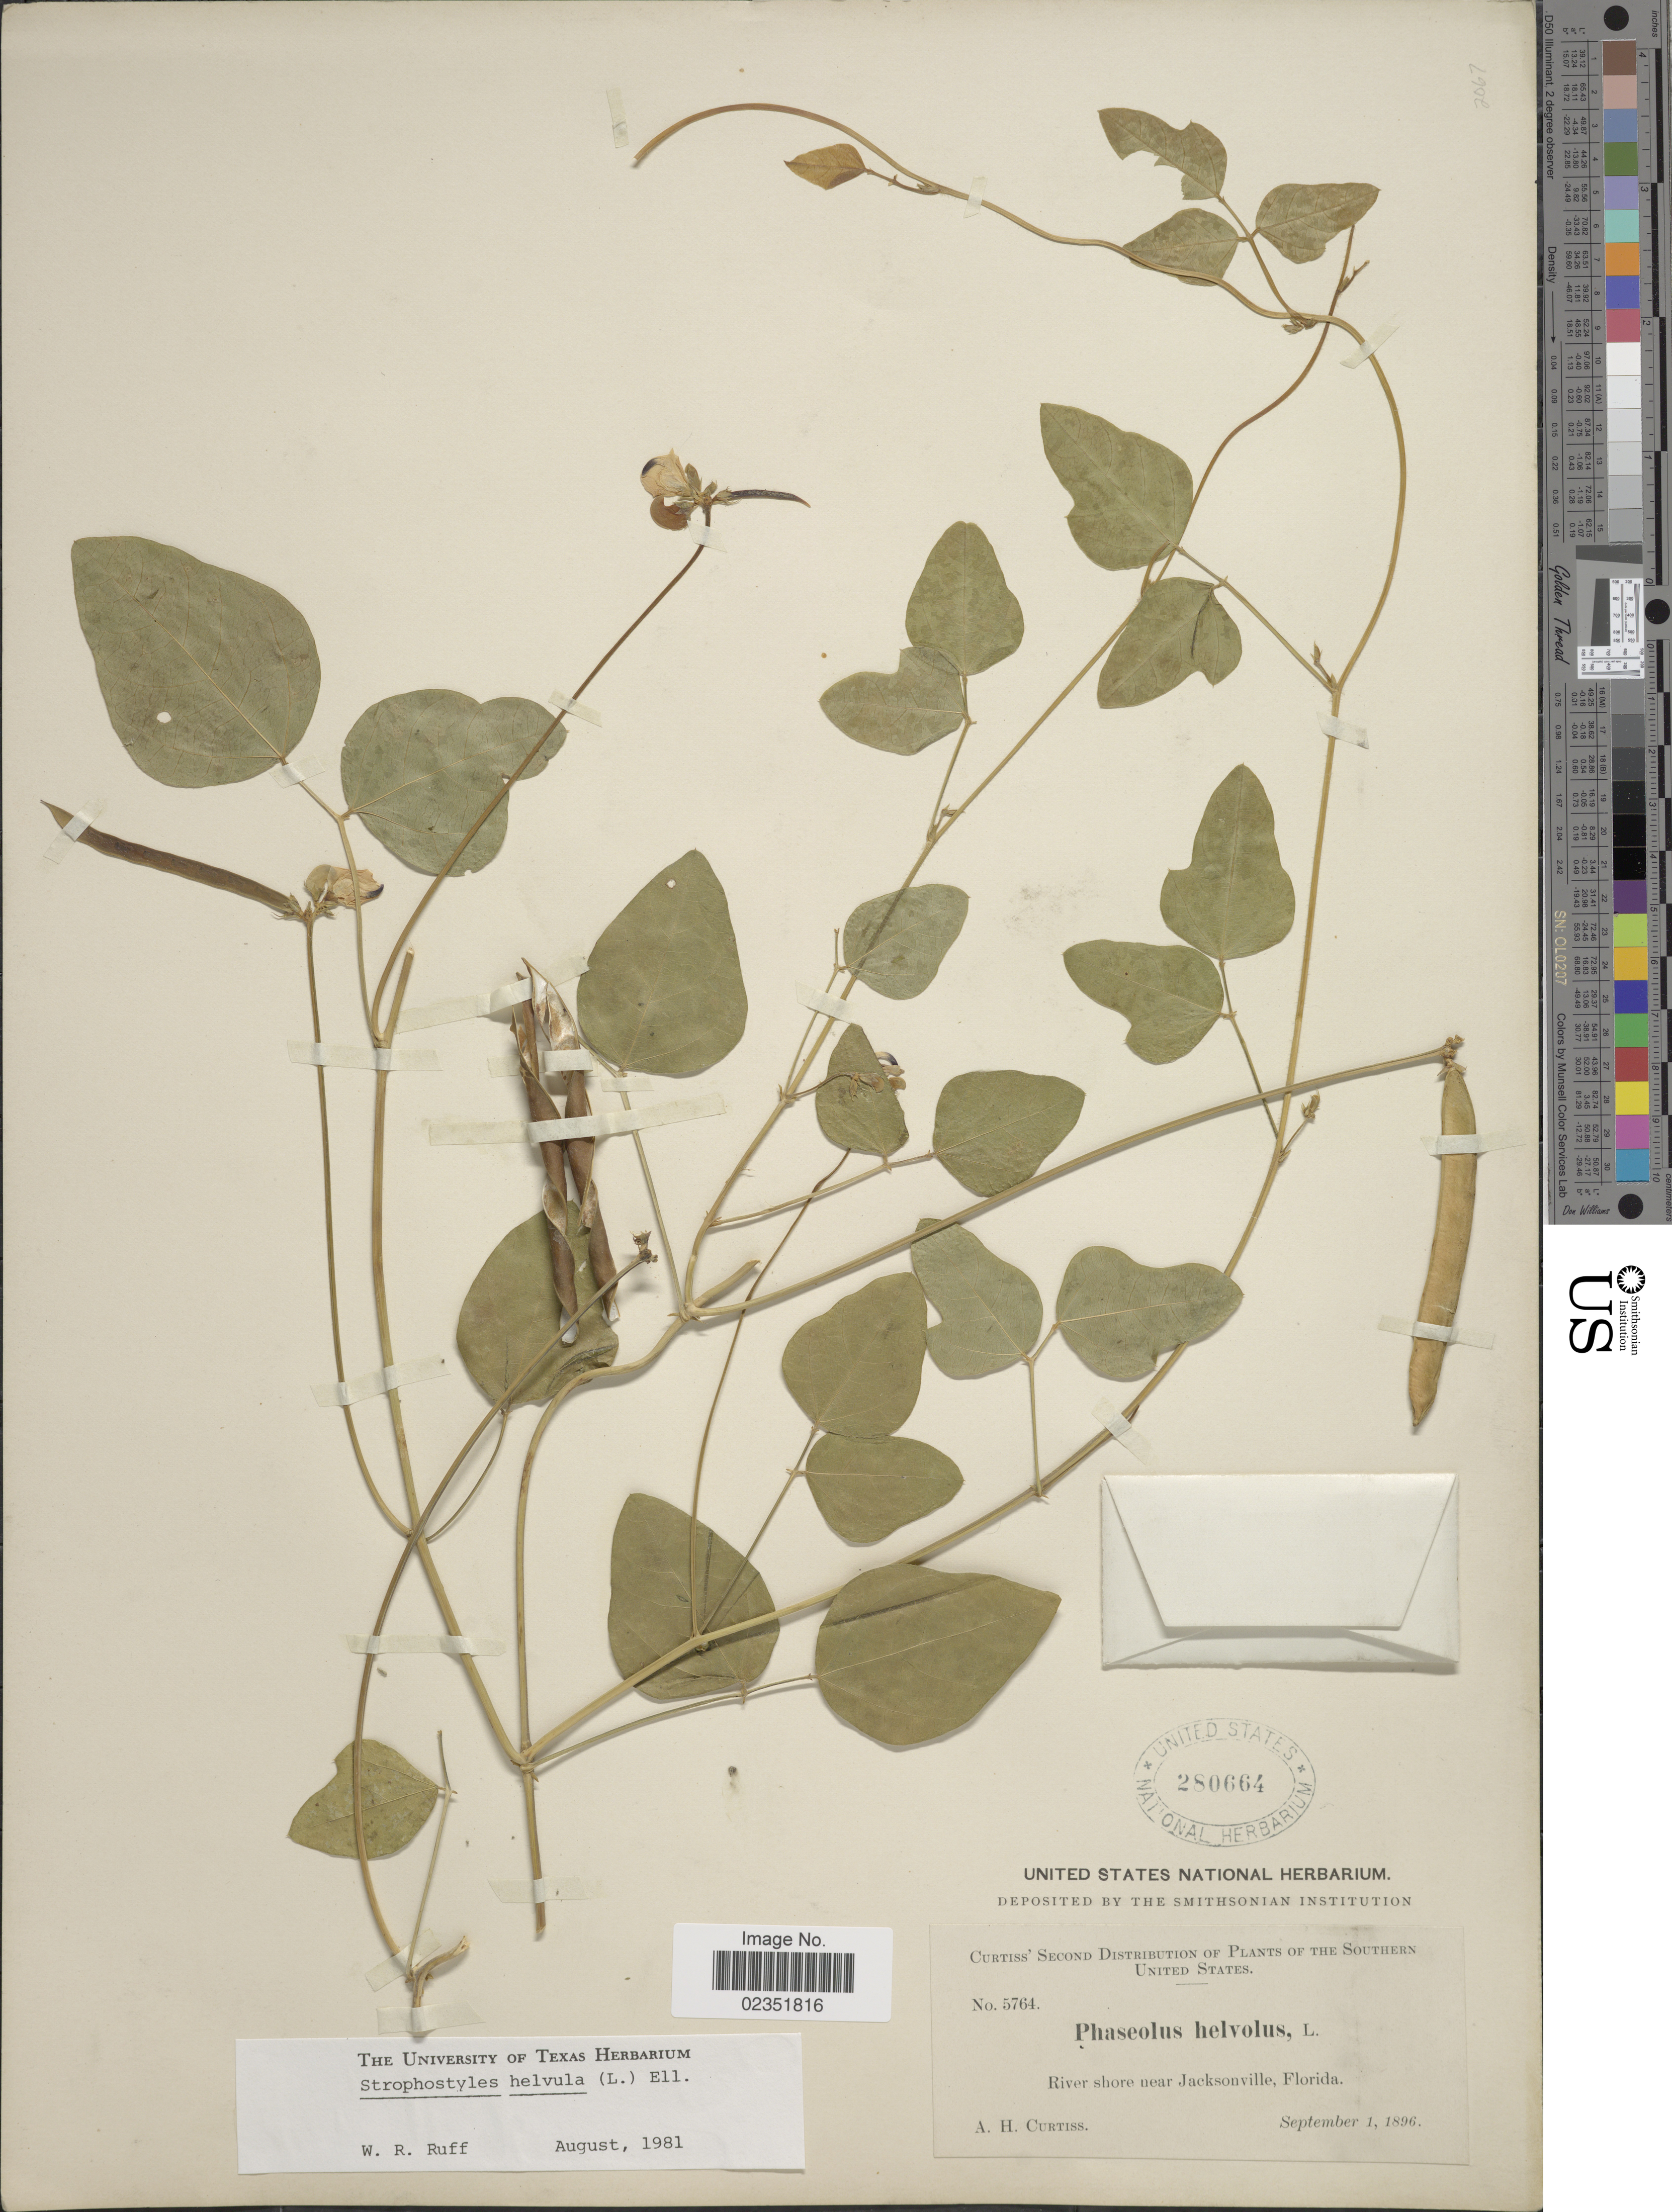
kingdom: Plantae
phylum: Tracheophyta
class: Magnoliopsida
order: Fabales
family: Fabaceae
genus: Strophostyles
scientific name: Strophostyles helvola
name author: (L.) Elliott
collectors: A. H. Curtiss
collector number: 5764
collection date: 1896-09-01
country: United States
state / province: Florida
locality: Southern United States, River shore near Jacksonville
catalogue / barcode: US 280664